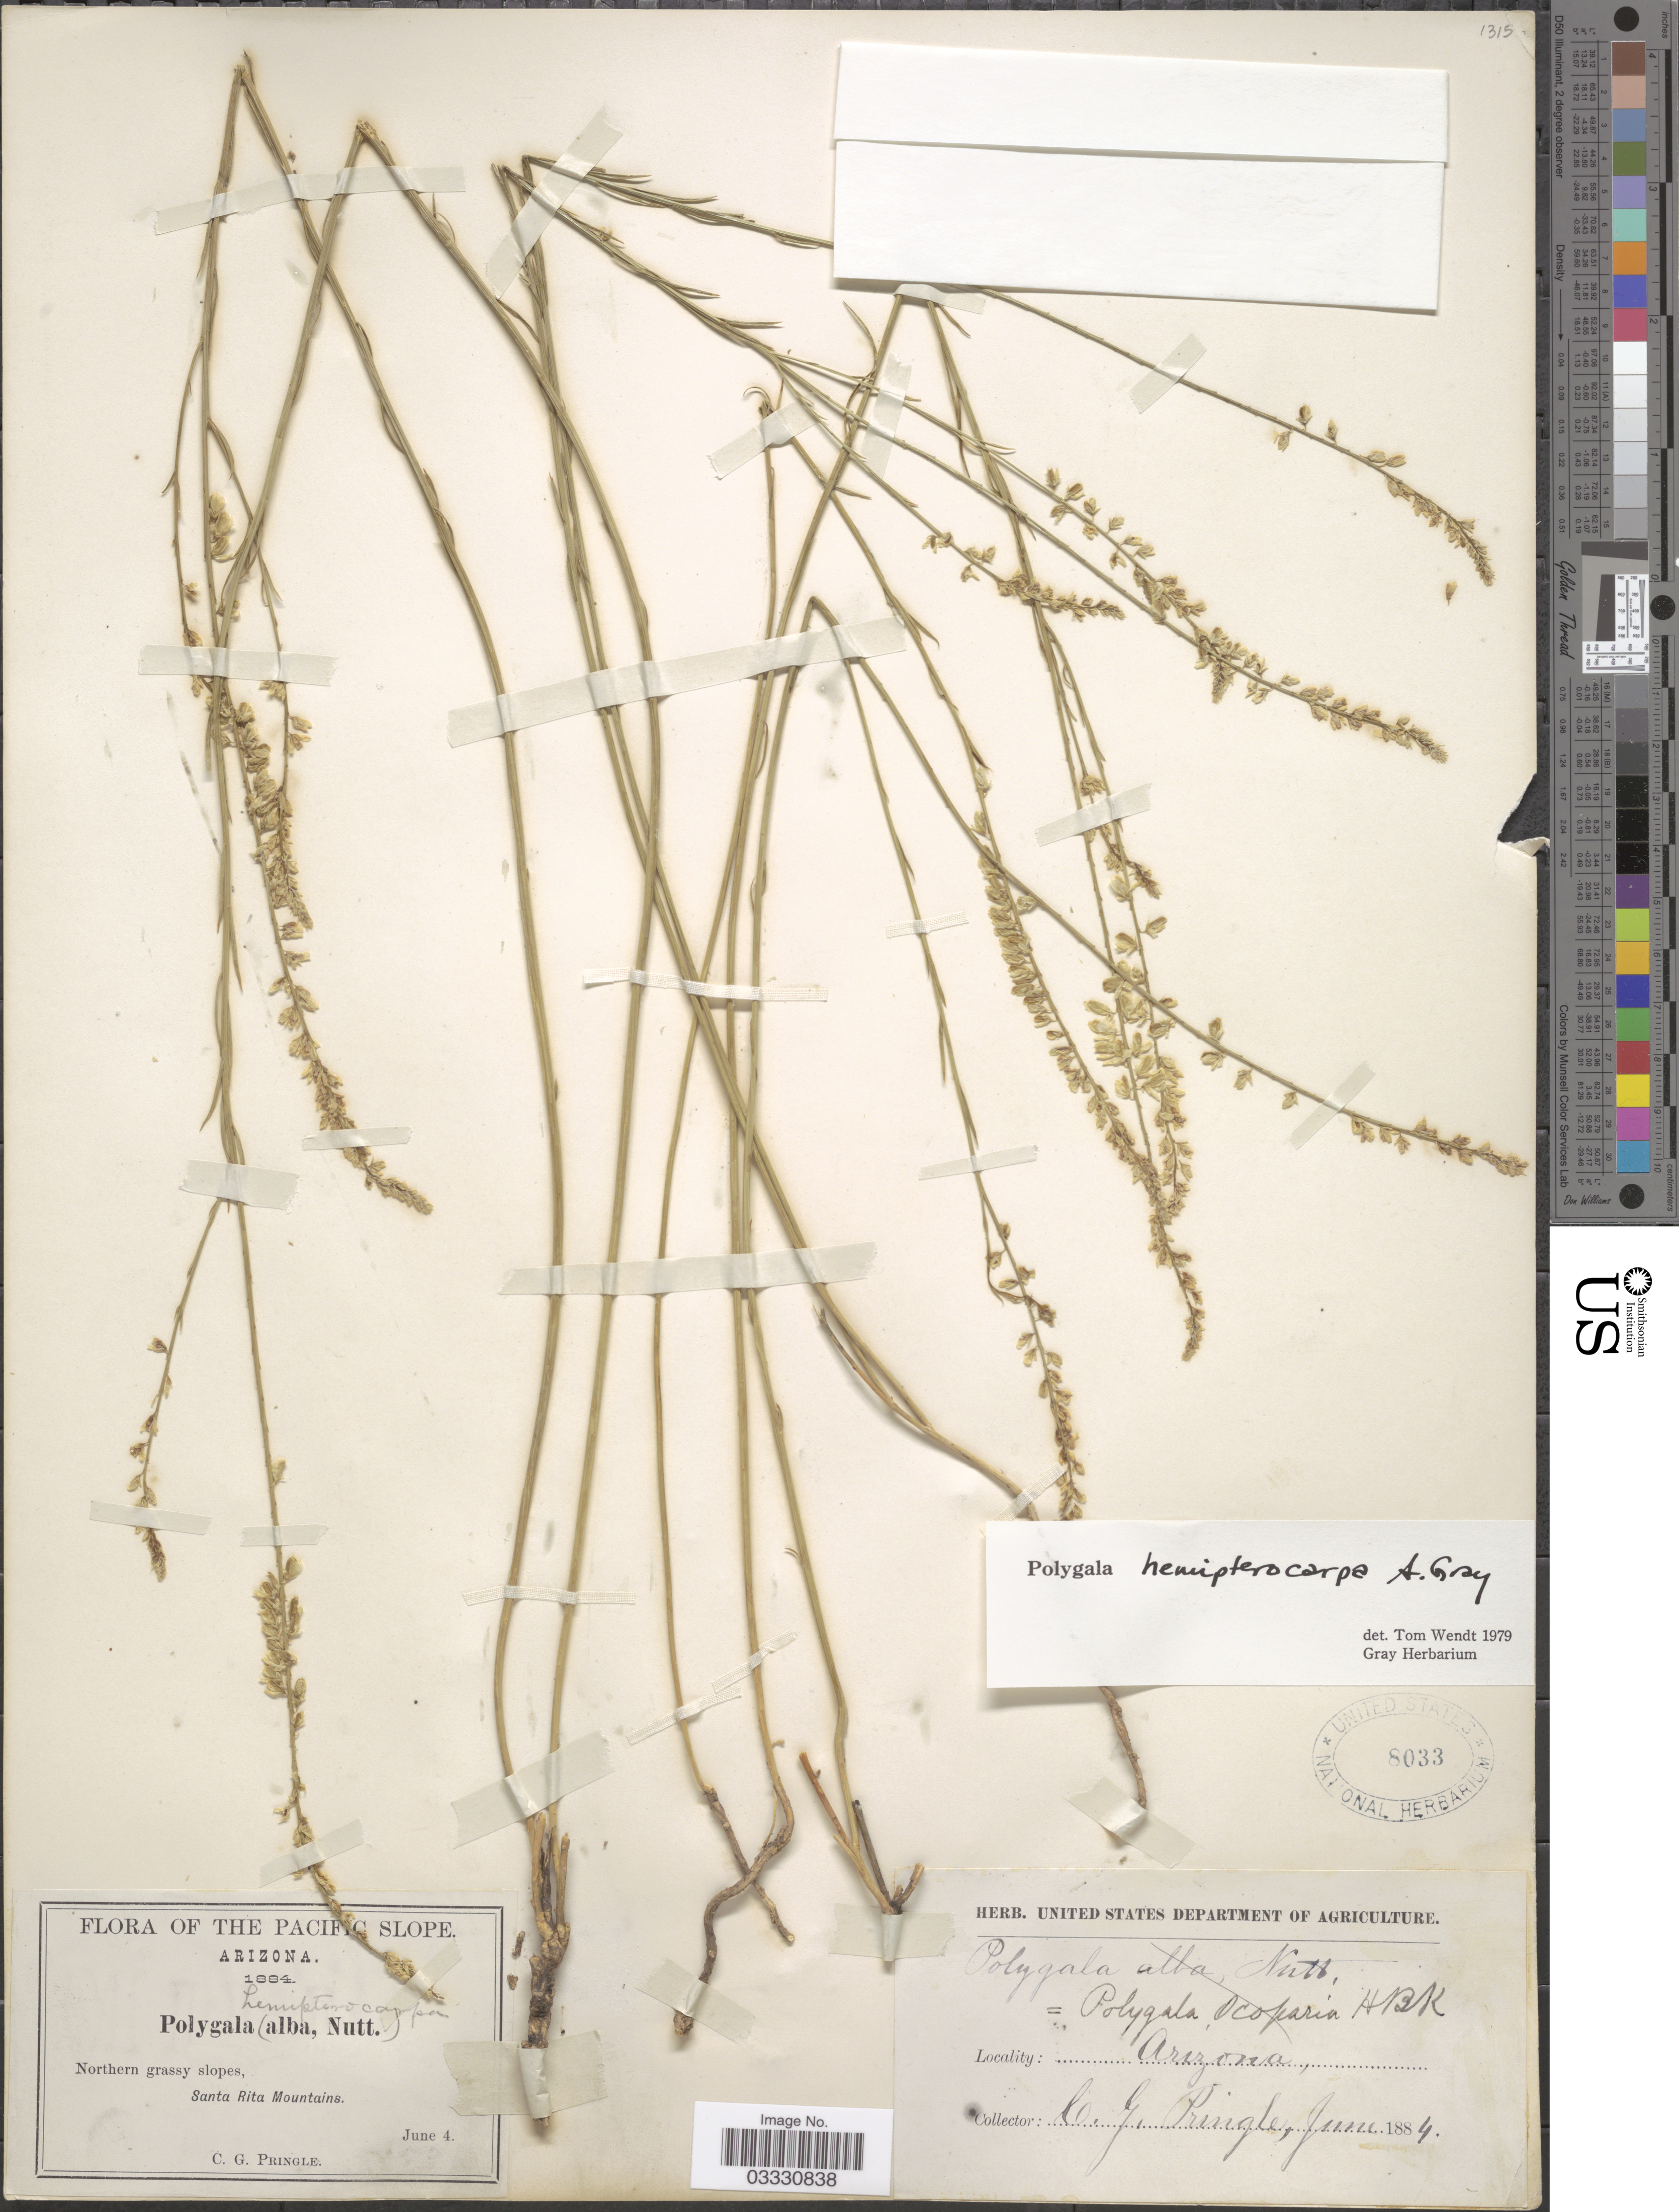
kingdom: Plantae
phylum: Tracheophyta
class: Magnoliopsida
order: Fabales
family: Polygalaceae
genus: Polygala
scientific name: Polygala hemipterocarpa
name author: A. Gray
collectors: C. G. Pringle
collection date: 1884-06-04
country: United States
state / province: Arizona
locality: The Pacific Slope. Northern grassy slopes, Santa Rita Mountains.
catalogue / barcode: US 8033